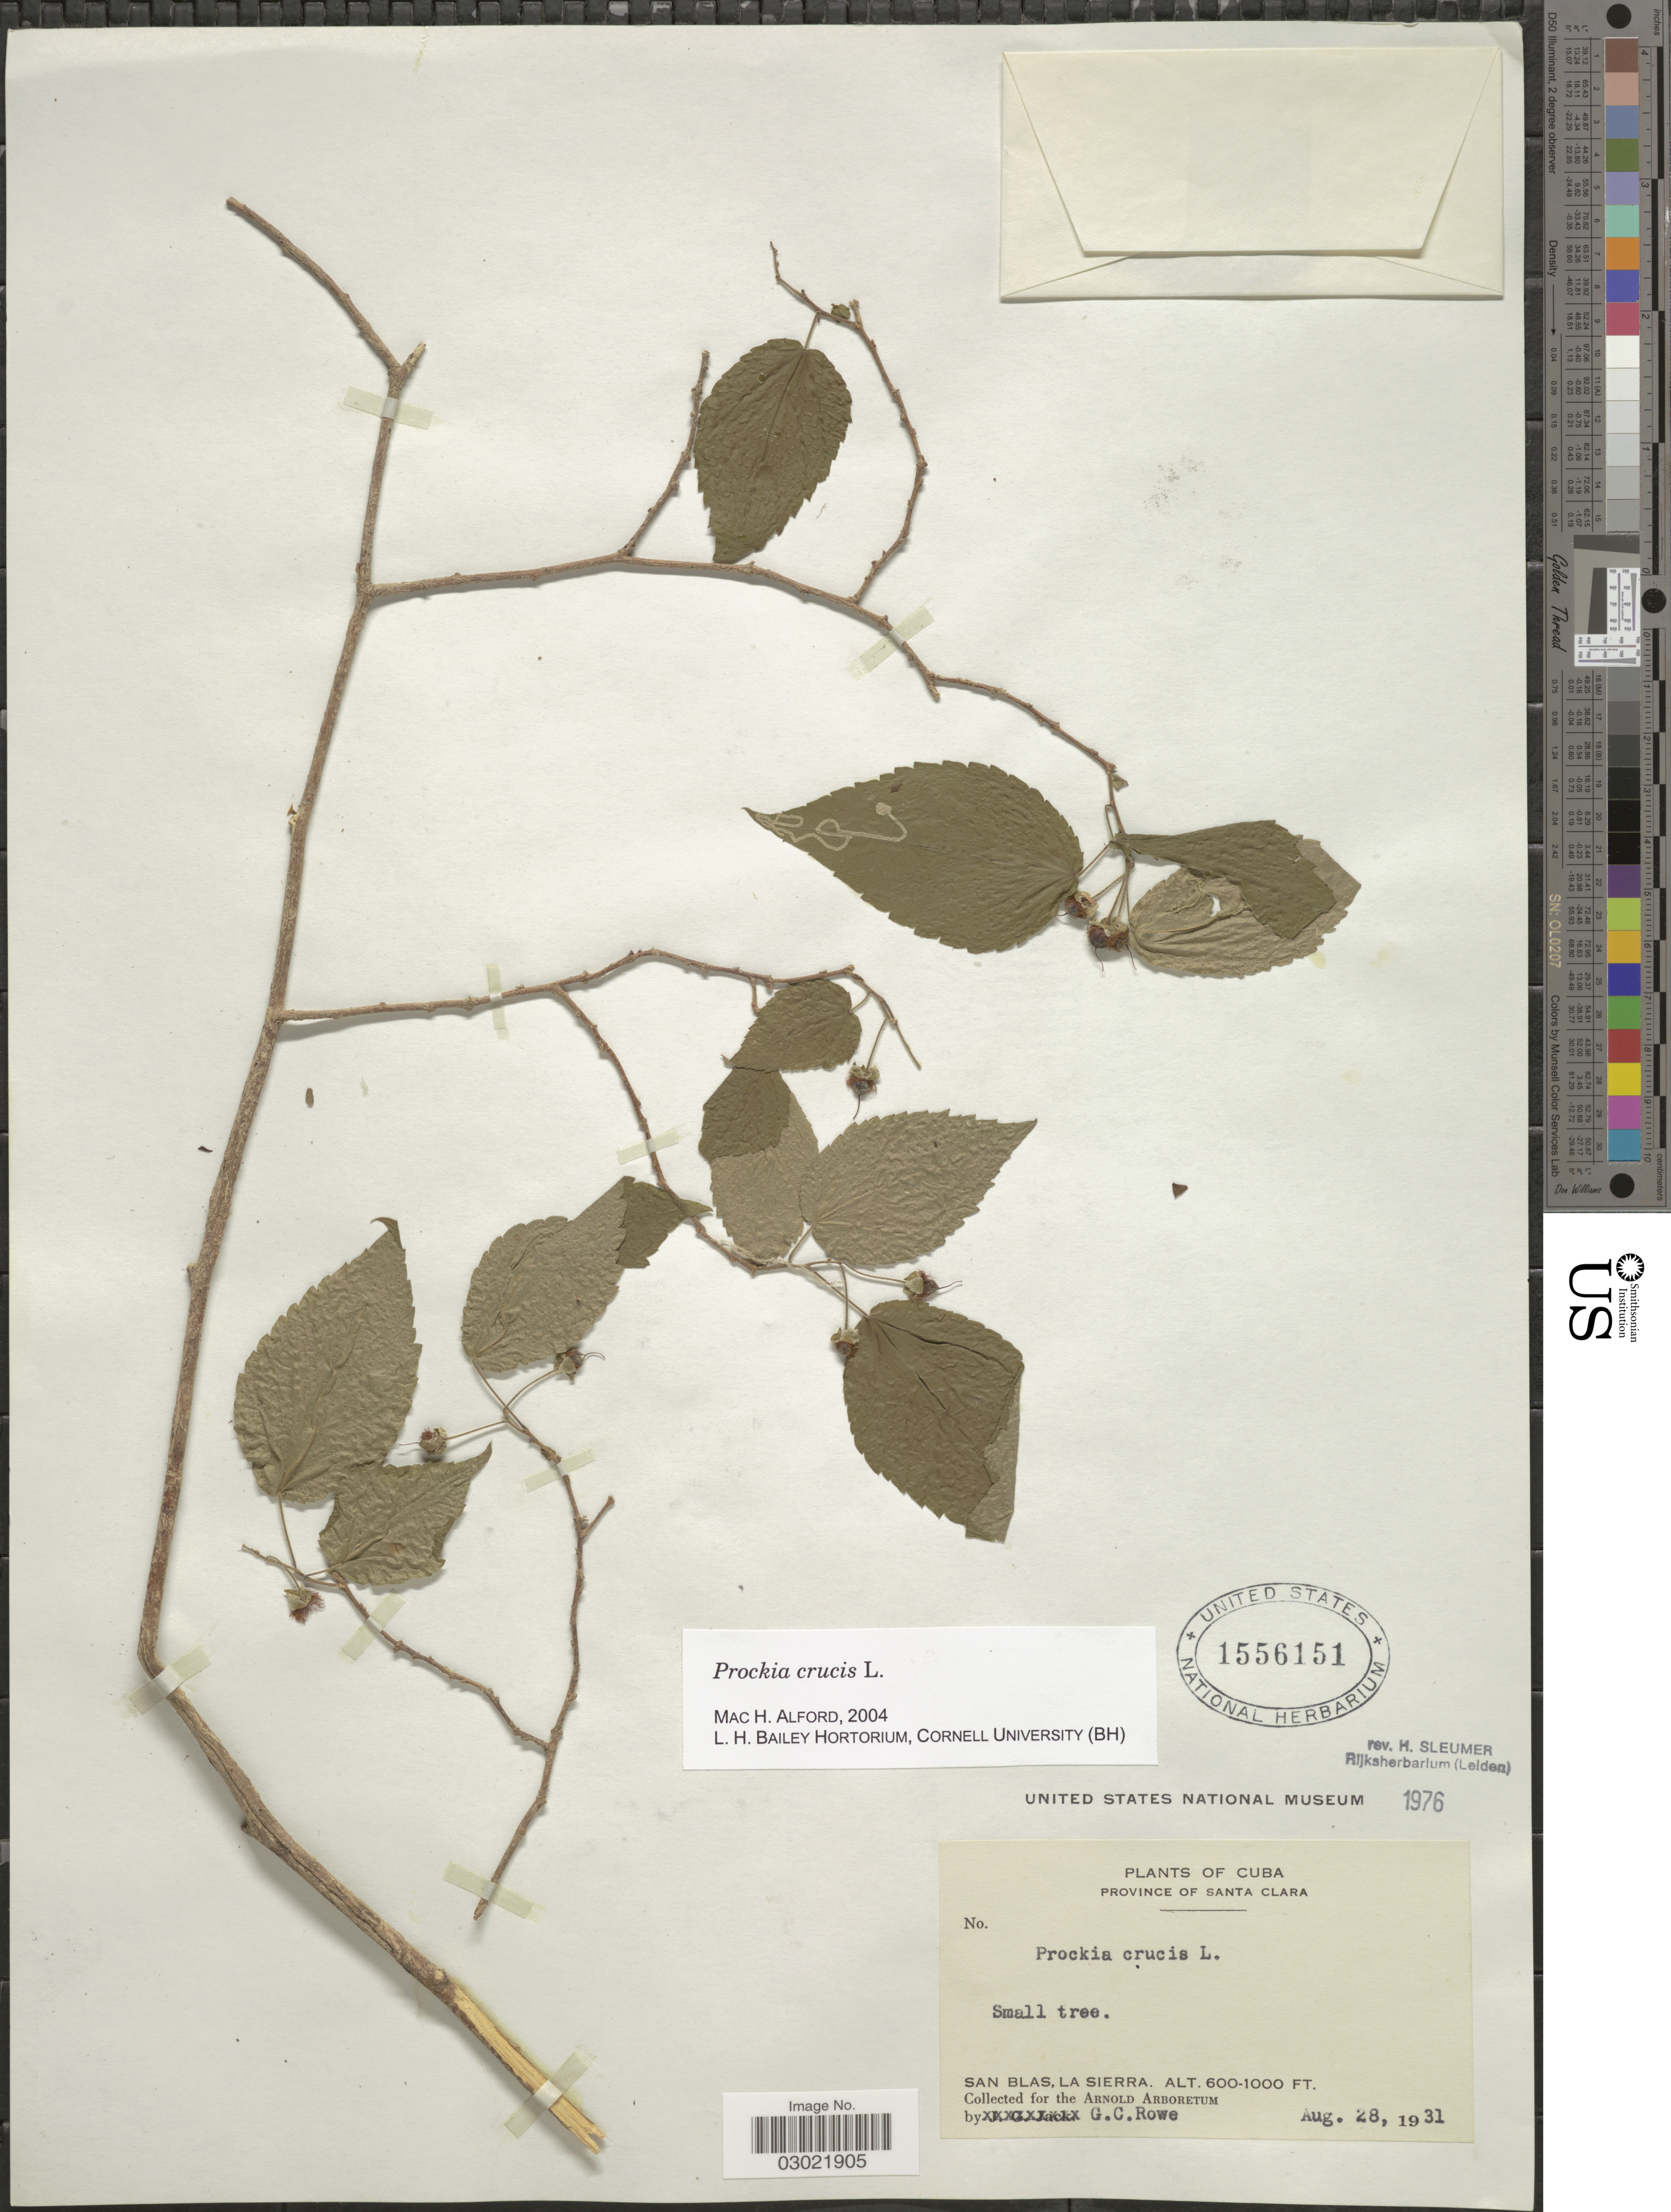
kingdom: Plantae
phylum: Tracheophyta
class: Magnoliopsida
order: Malpighiales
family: Salicaceae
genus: Prockia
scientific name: Prockia crucis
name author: P. Browne ex L.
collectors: G. Rowe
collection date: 1931-08-28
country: Cuba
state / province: Las Villas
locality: Province of Santa Clara. San Blas, La Sierra.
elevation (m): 183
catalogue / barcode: US 1556151